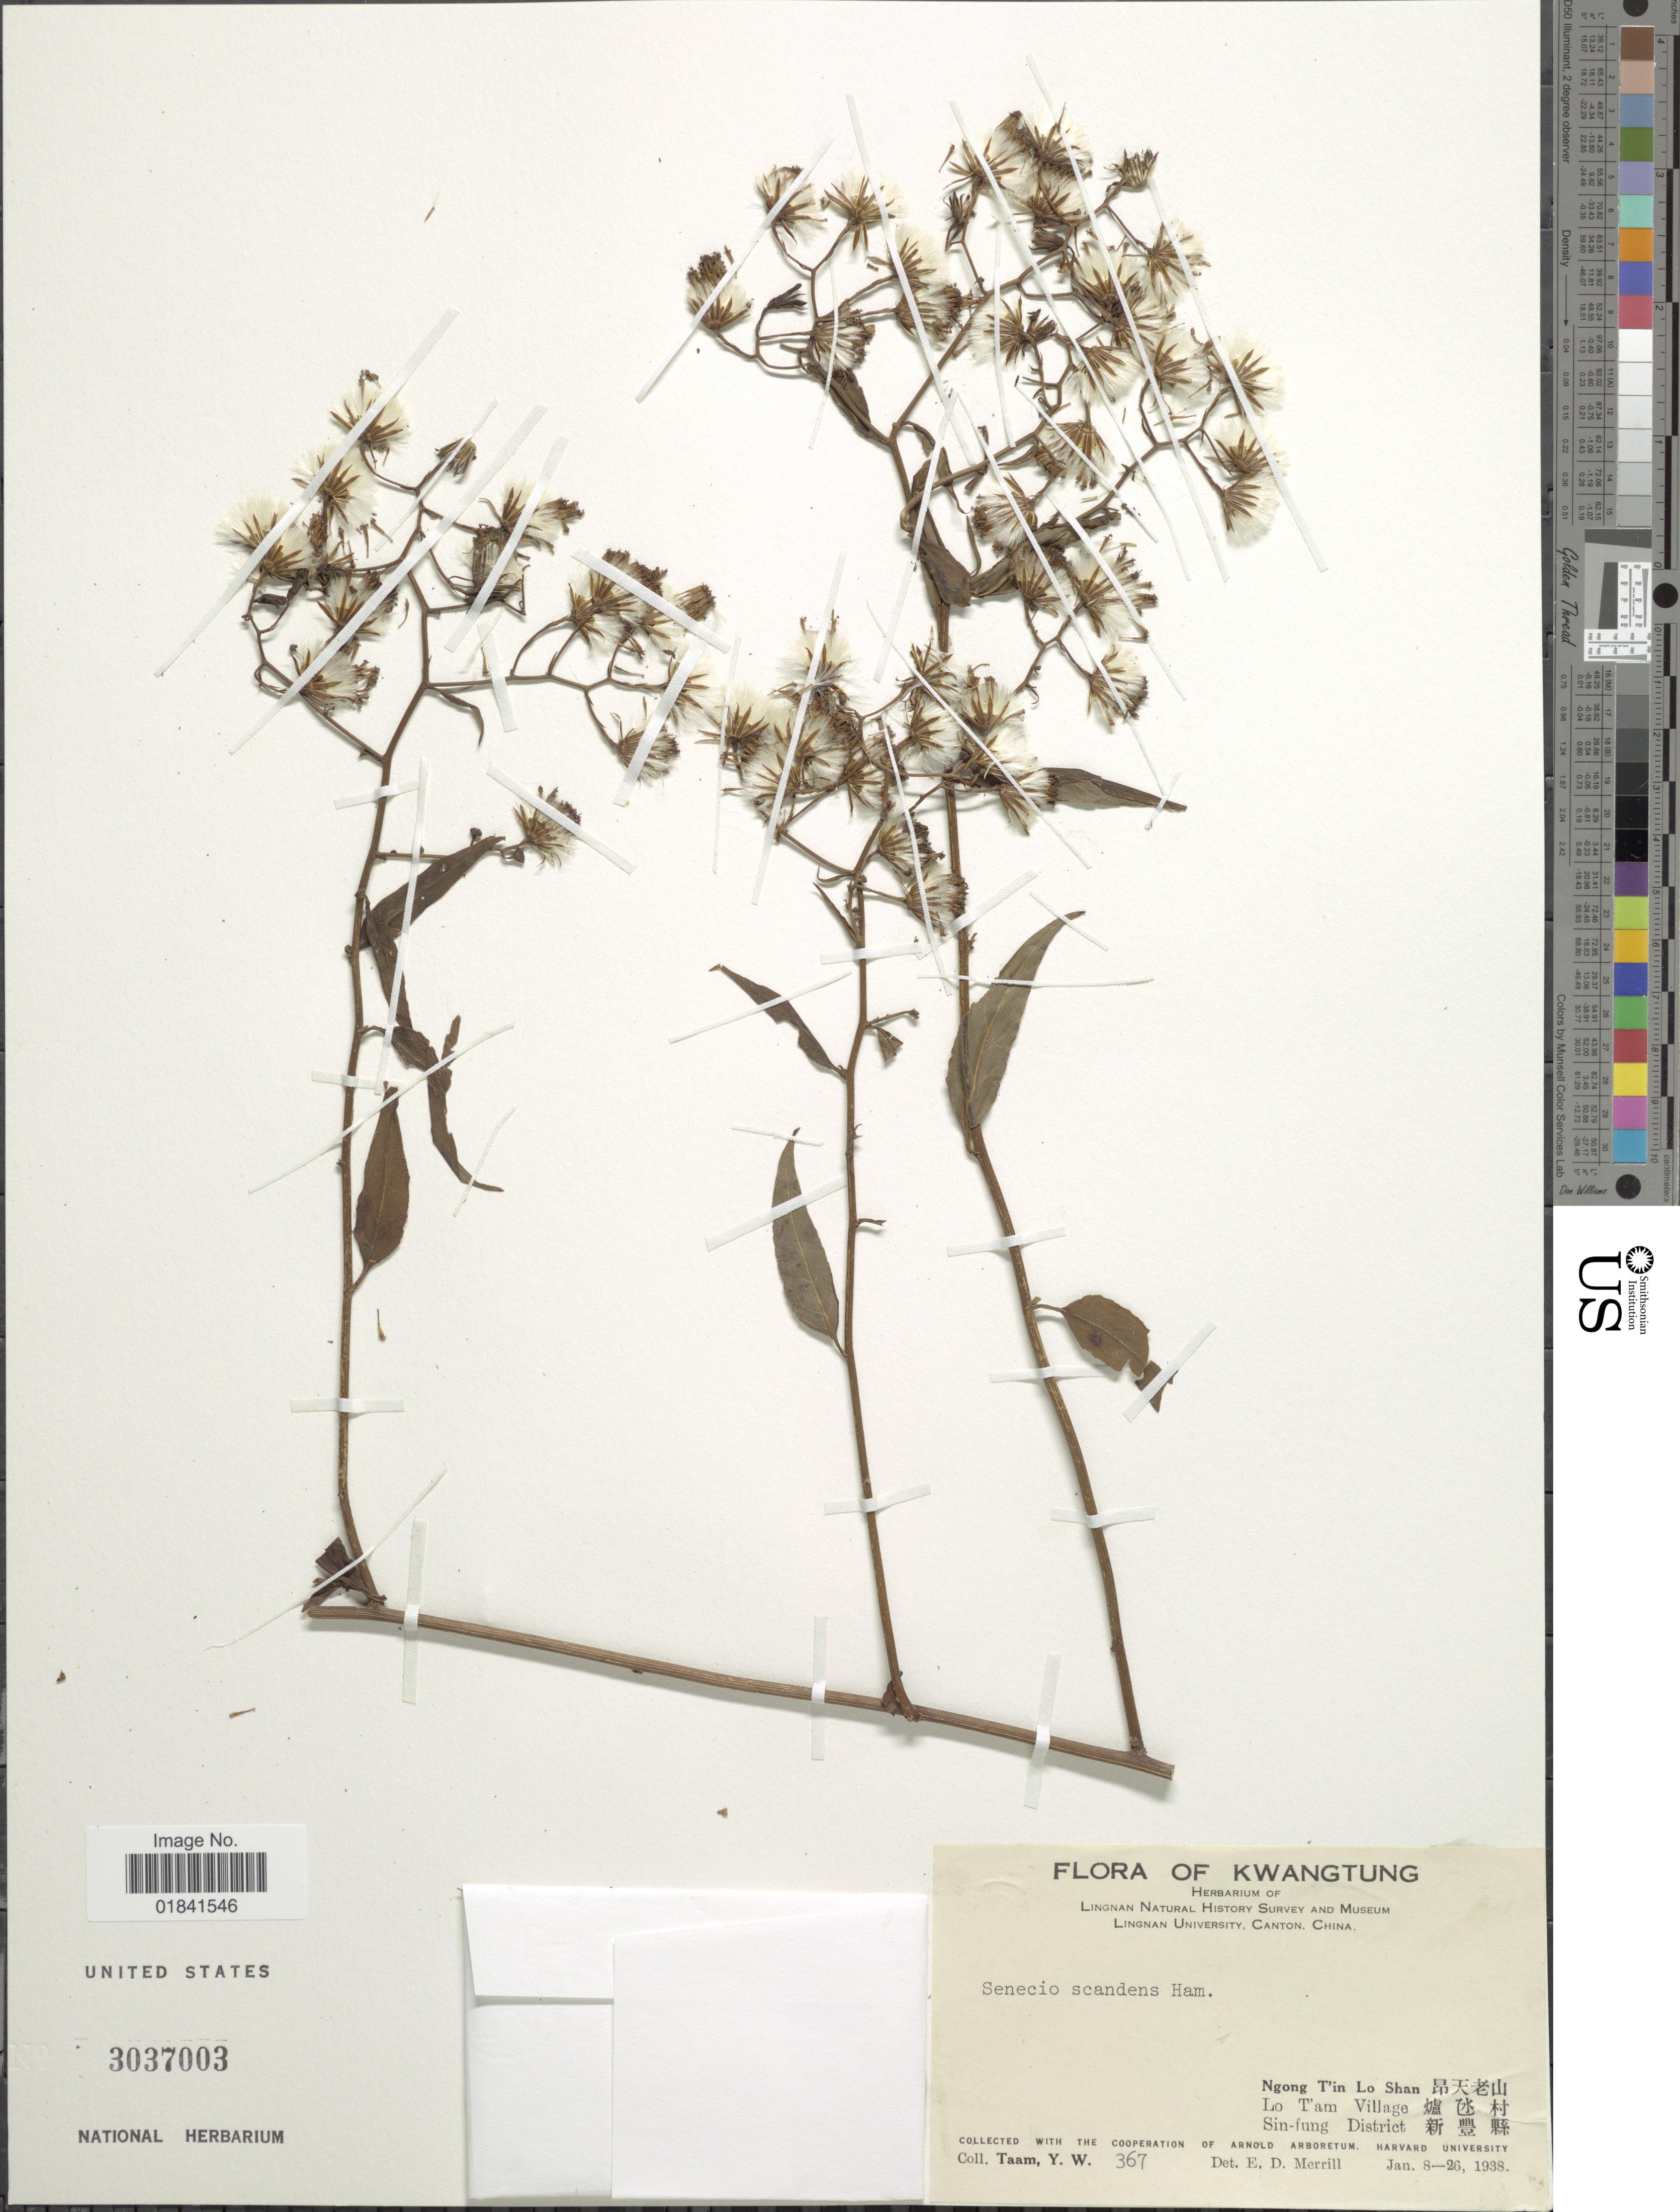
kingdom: Plantae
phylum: Tracheophyta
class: Magnoliopsida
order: Asterales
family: Asteraceae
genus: Senecio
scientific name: Senecio scandens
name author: Buch.-Ham. ex D. Don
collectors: Y. W. Taam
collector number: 367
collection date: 1938-01-08/1938-01-26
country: China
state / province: Guangdong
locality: Kwangtung, Ngong T' in Lo Shan, Lo T' am Village, Sin-fung District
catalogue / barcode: US 3037003